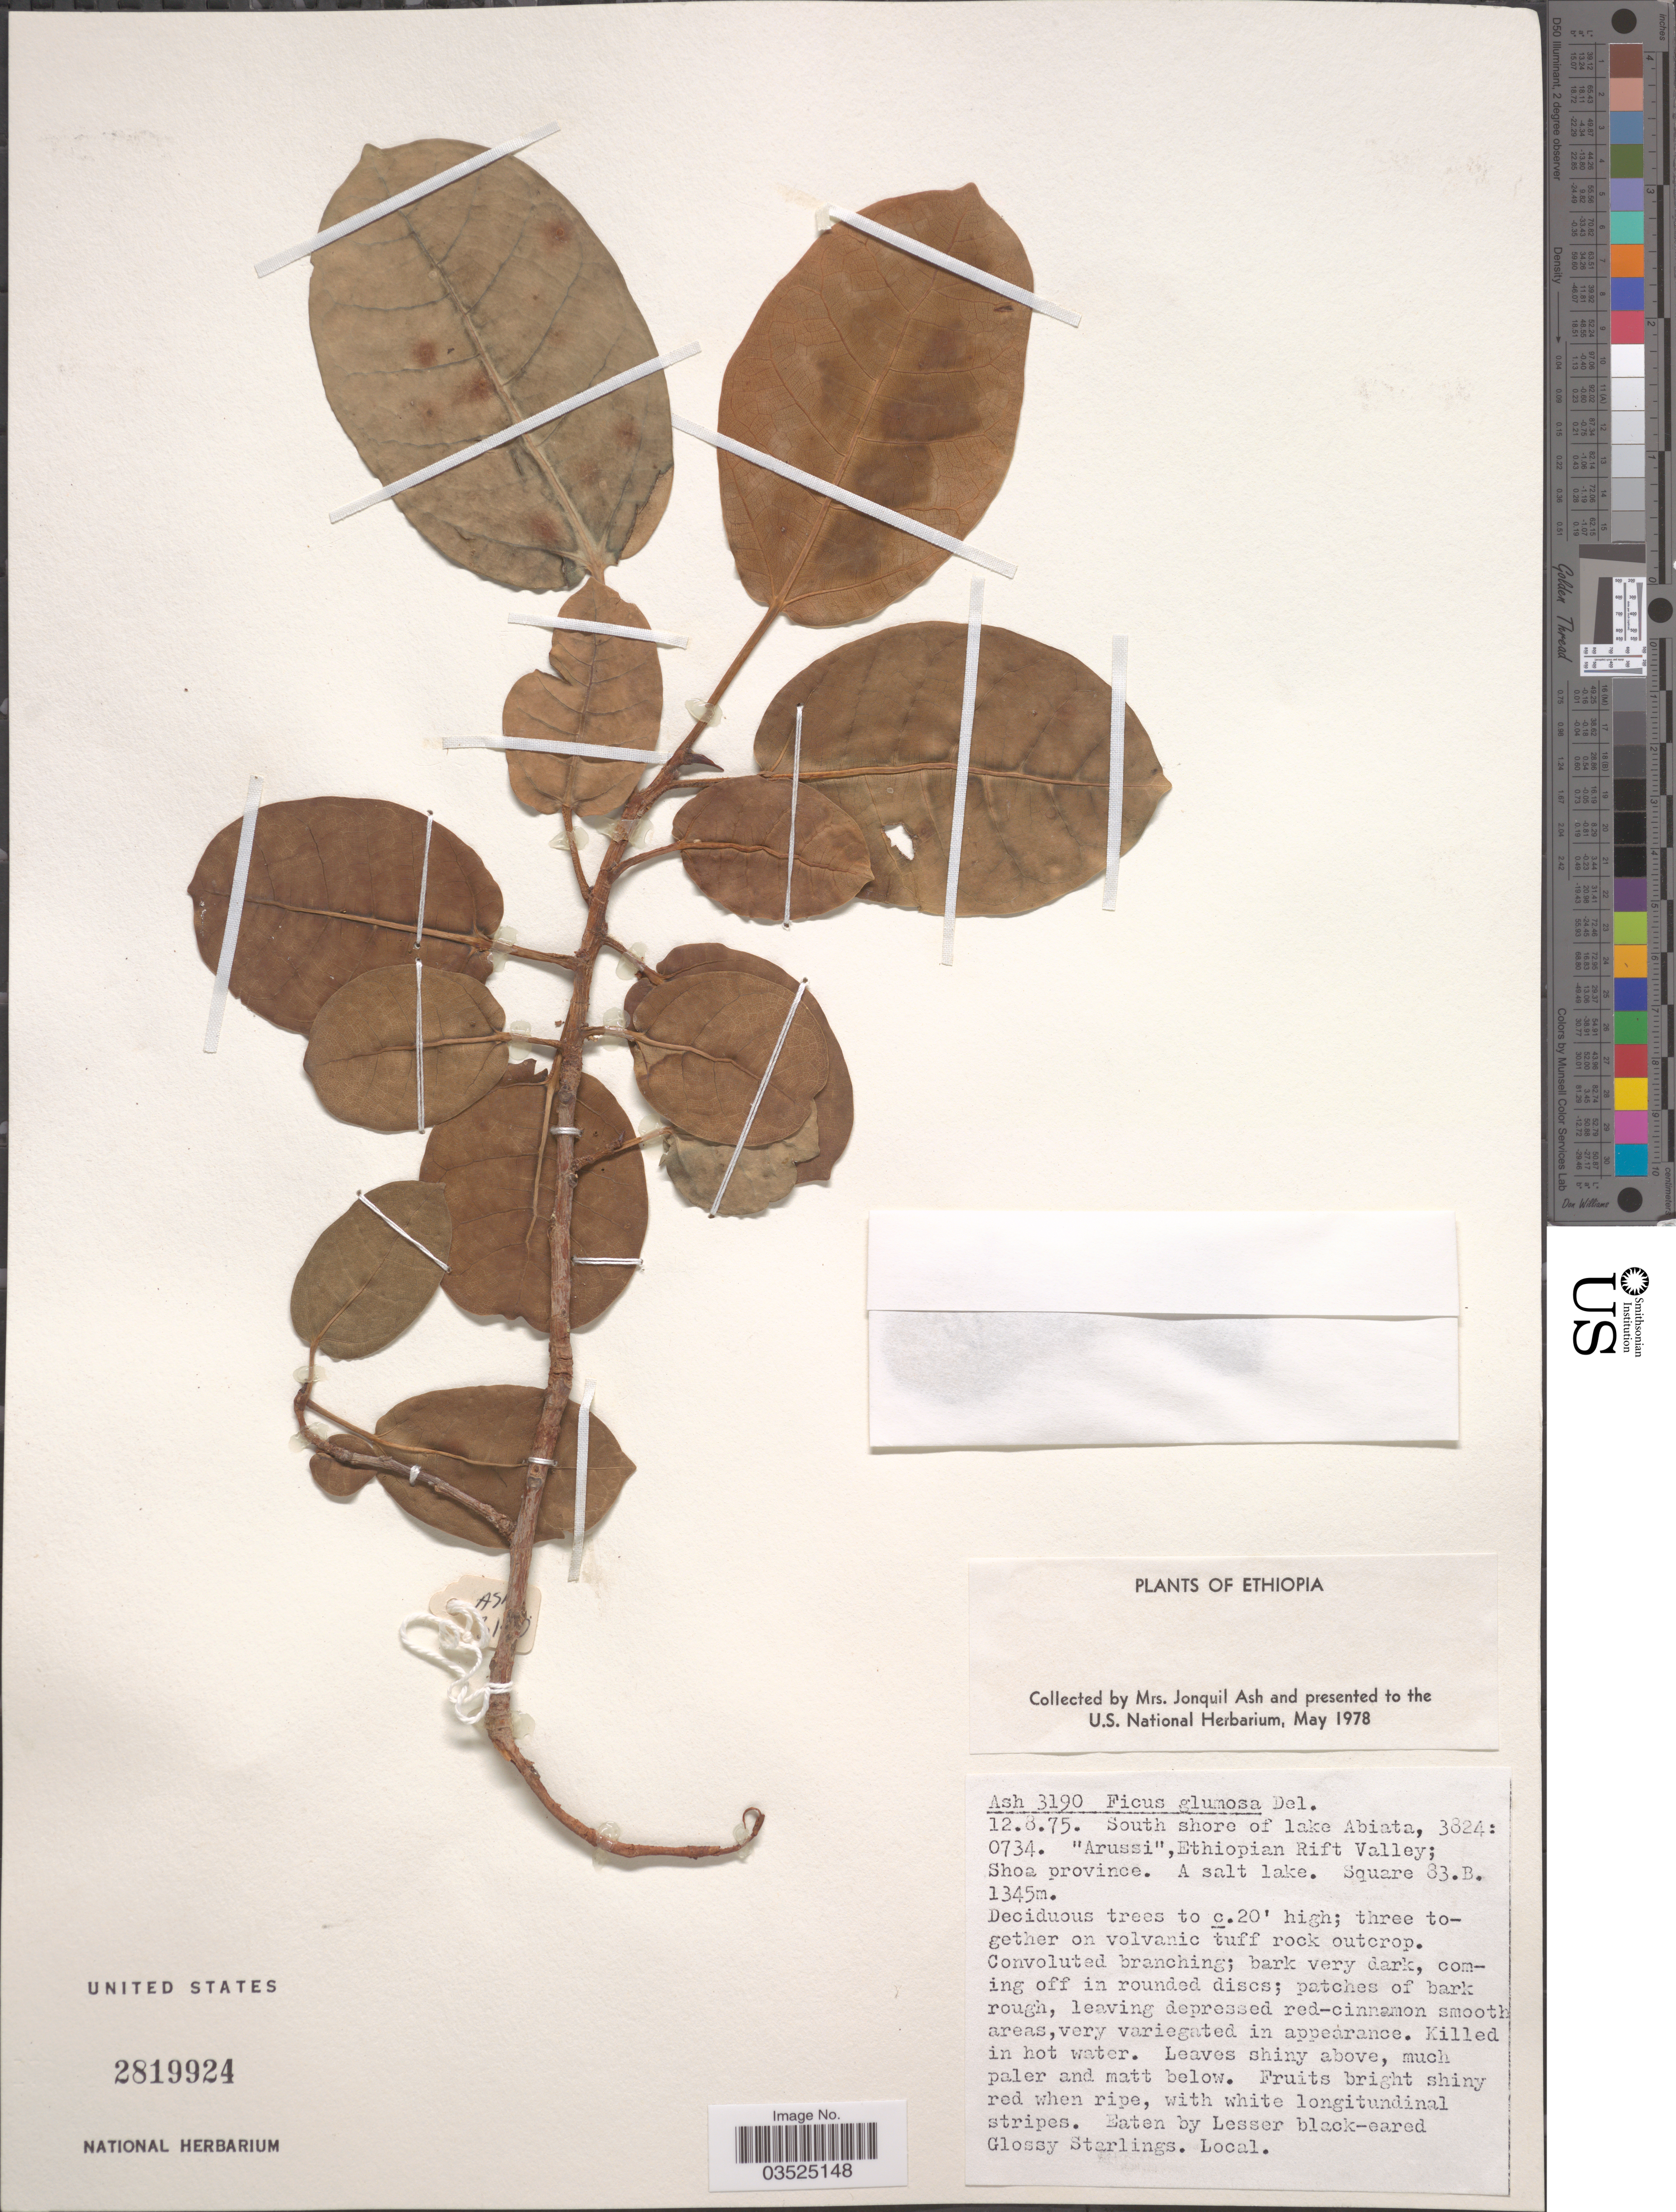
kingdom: Plantae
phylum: Tracheophyta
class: Magnoliopsida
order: Rosales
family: Moraceae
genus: Ficus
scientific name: Ficus glumosa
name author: Delile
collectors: J. Ash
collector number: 3190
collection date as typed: Transcribed d/m/y: 12/8/75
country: Ethiopia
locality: South shore of lake Abiata, 3824:0734. "Arussi", Ethiopian Rift Valley; Shoa province. Square 83.B.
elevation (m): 1345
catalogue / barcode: US 2819924